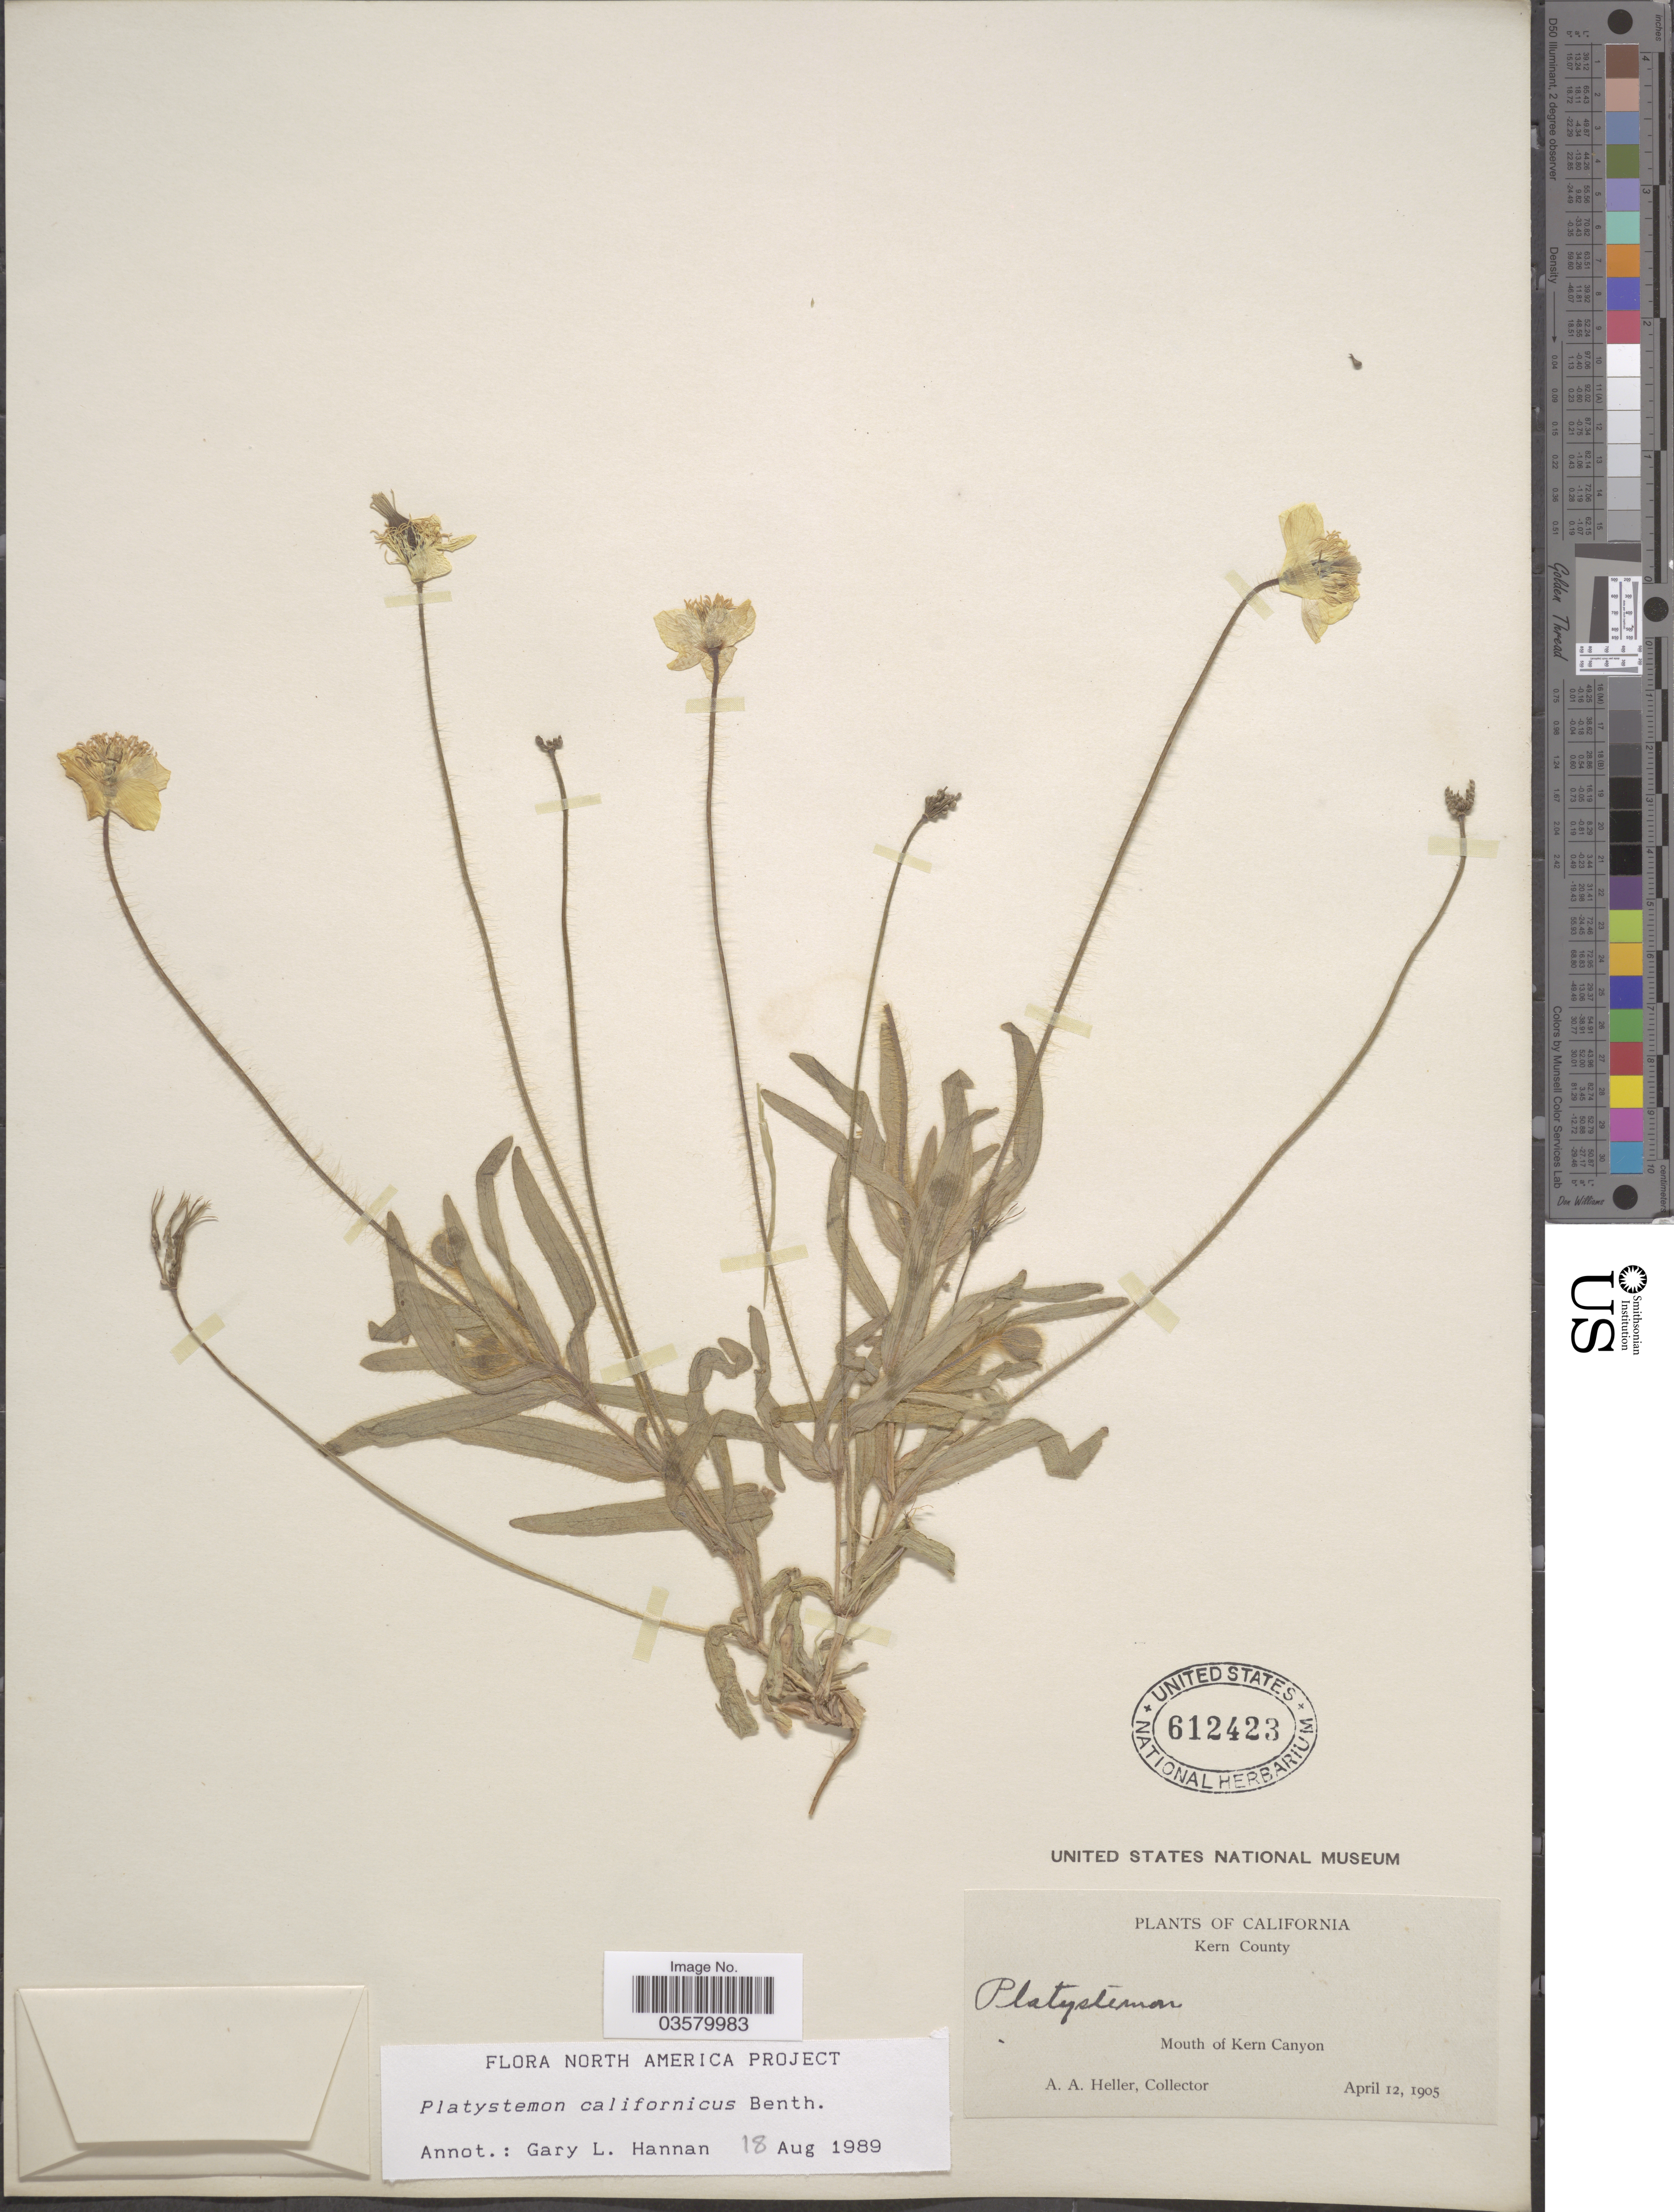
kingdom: Plantae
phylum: Tracheophyta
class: Magnoliopsida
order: Ranunculales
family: Papaveraceae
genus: Platystemon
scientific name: Platystemon californicus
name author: Benth.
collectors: A. A. Heller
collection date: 1905-04-12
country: United States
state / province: California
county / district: Kern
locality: Kern County, Mouth of Kern Canyon.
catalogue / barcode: US 612423